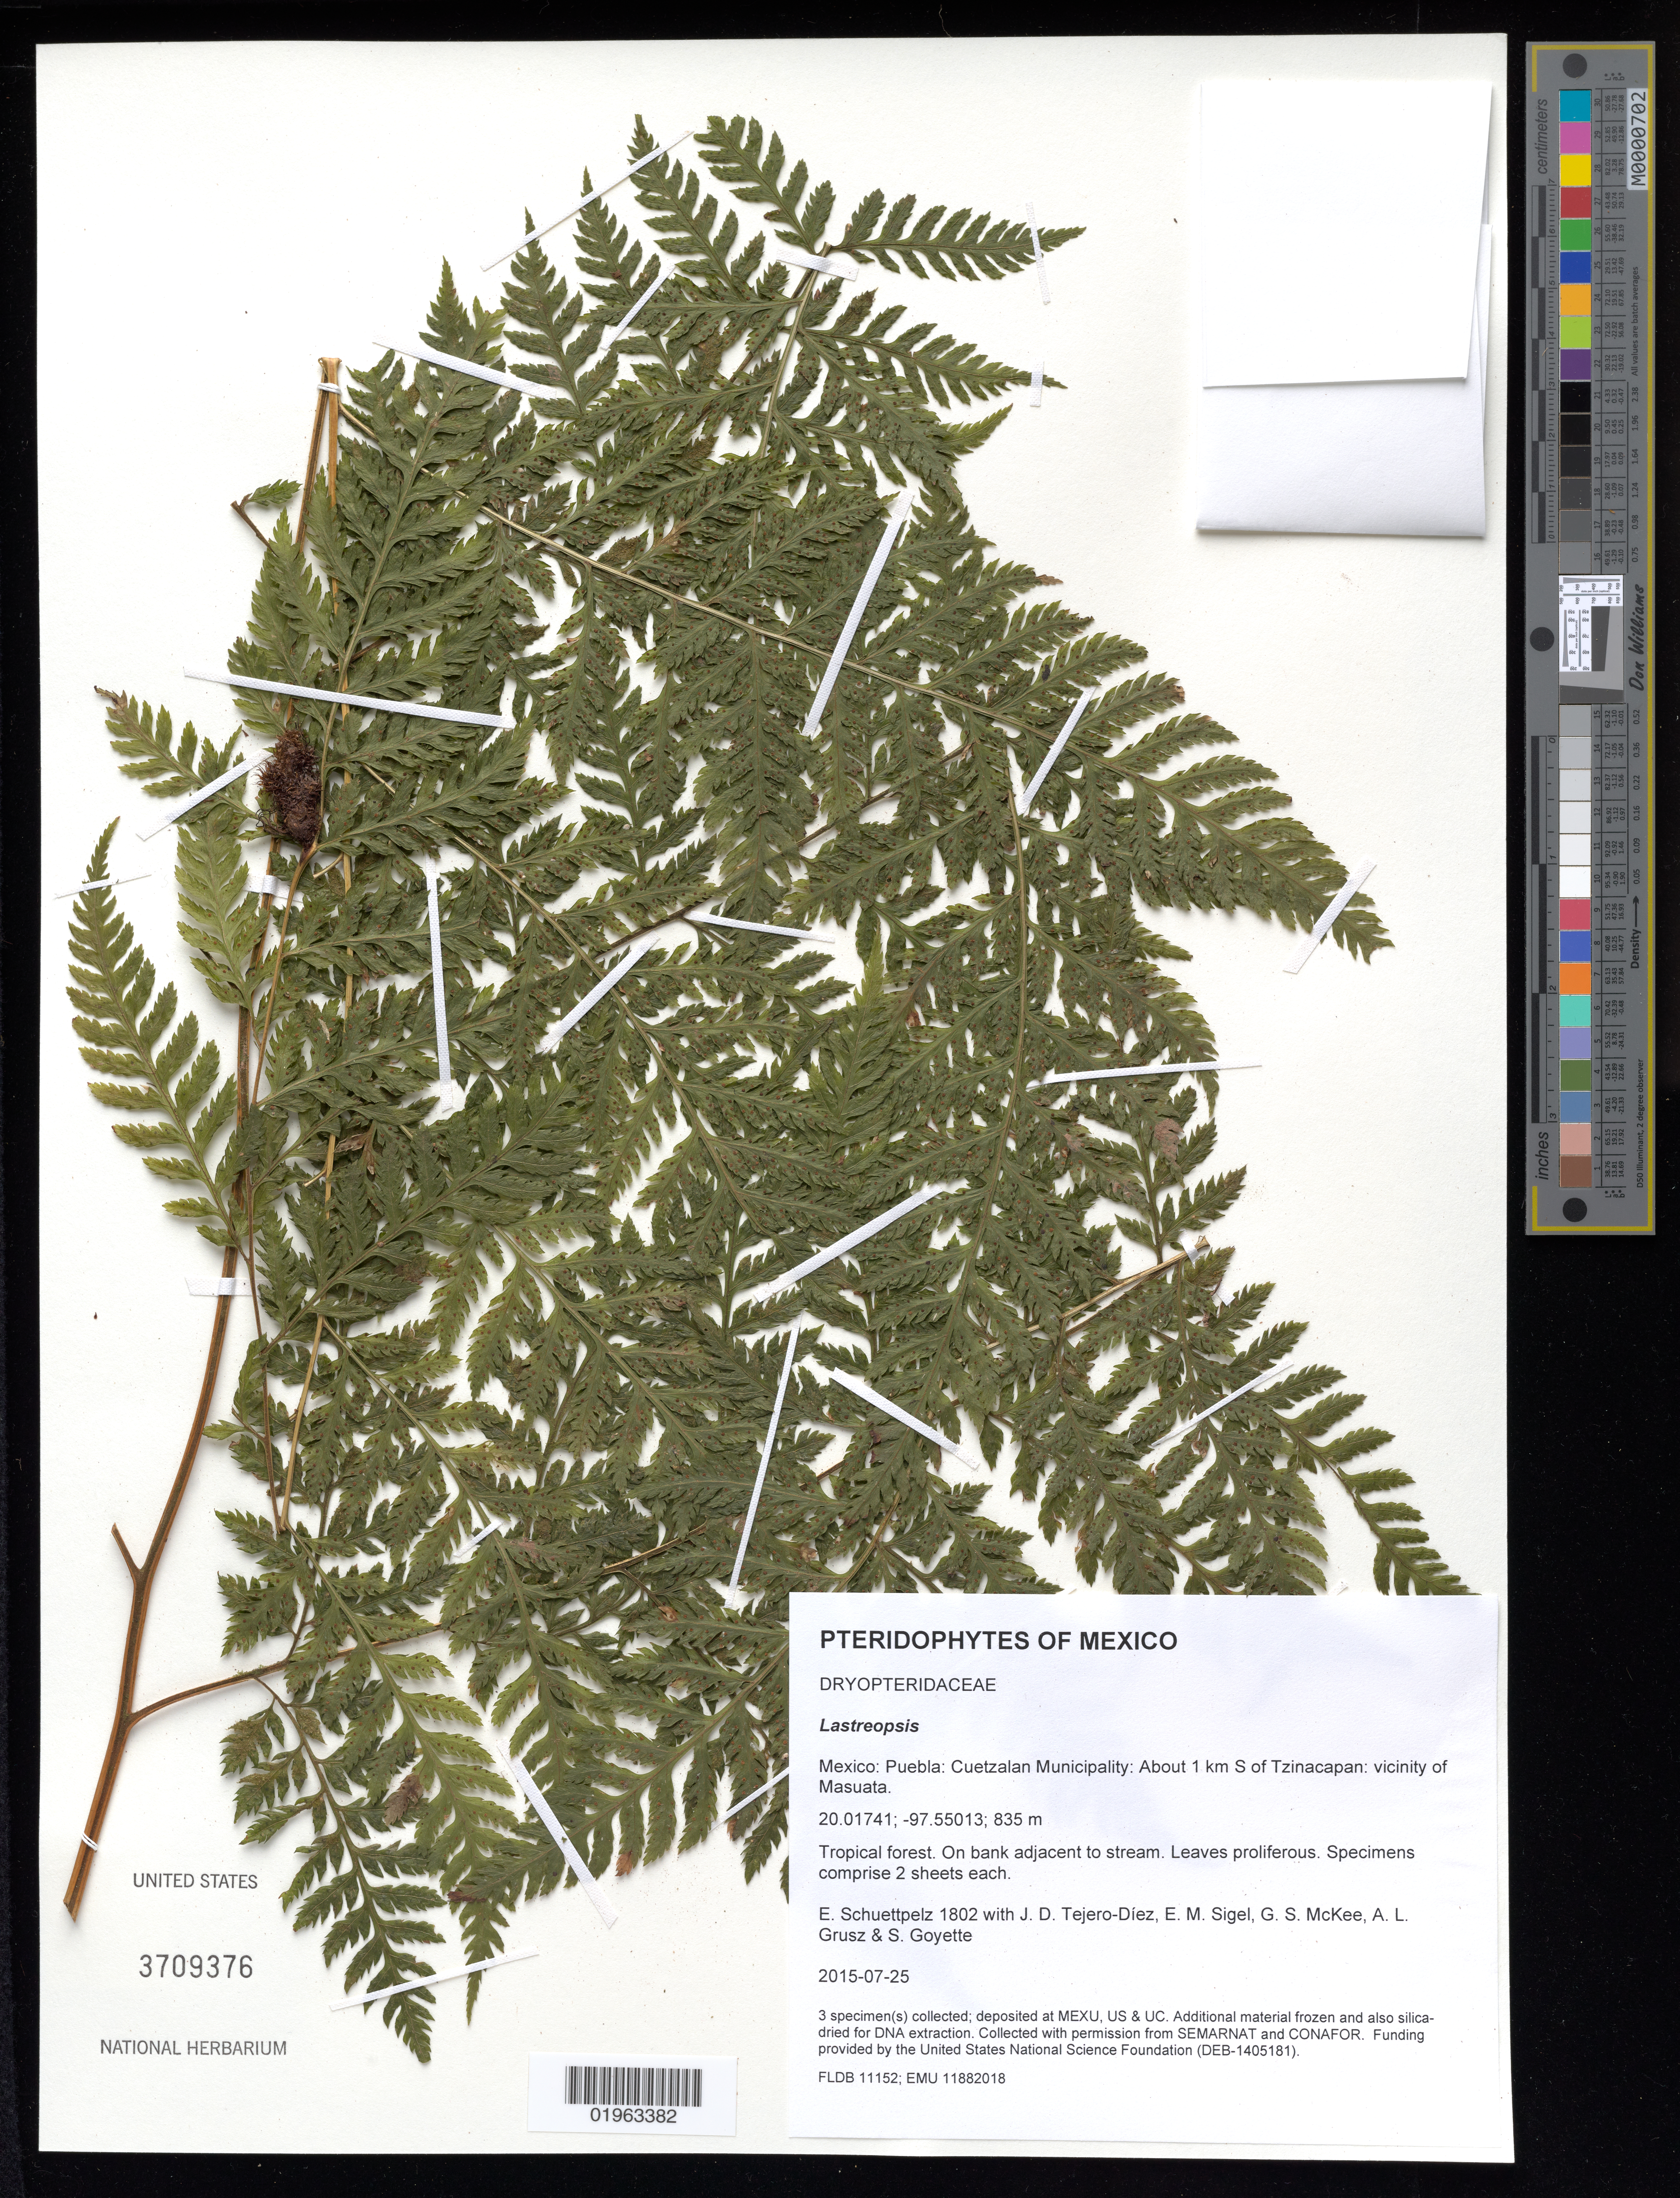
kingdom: Plantae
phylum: Tracheophyta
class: Polypodiopsida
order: Polypodiales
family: Dryopteridaceae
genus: Lastreopsis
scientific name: Lastreopsis sp.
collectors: E. Schuettpelz, D. Tejero-Díez, E. M. Sigel, G. S. McKee & A. Grusz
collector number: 1802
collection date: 2015-07-25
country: Mexico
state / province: Puebla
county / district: Cuetzalan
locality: About 1 km S of Tzinacapan: vicinity of Masuata.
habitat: Tropical forest.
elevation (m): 835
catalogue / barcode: US 3709376